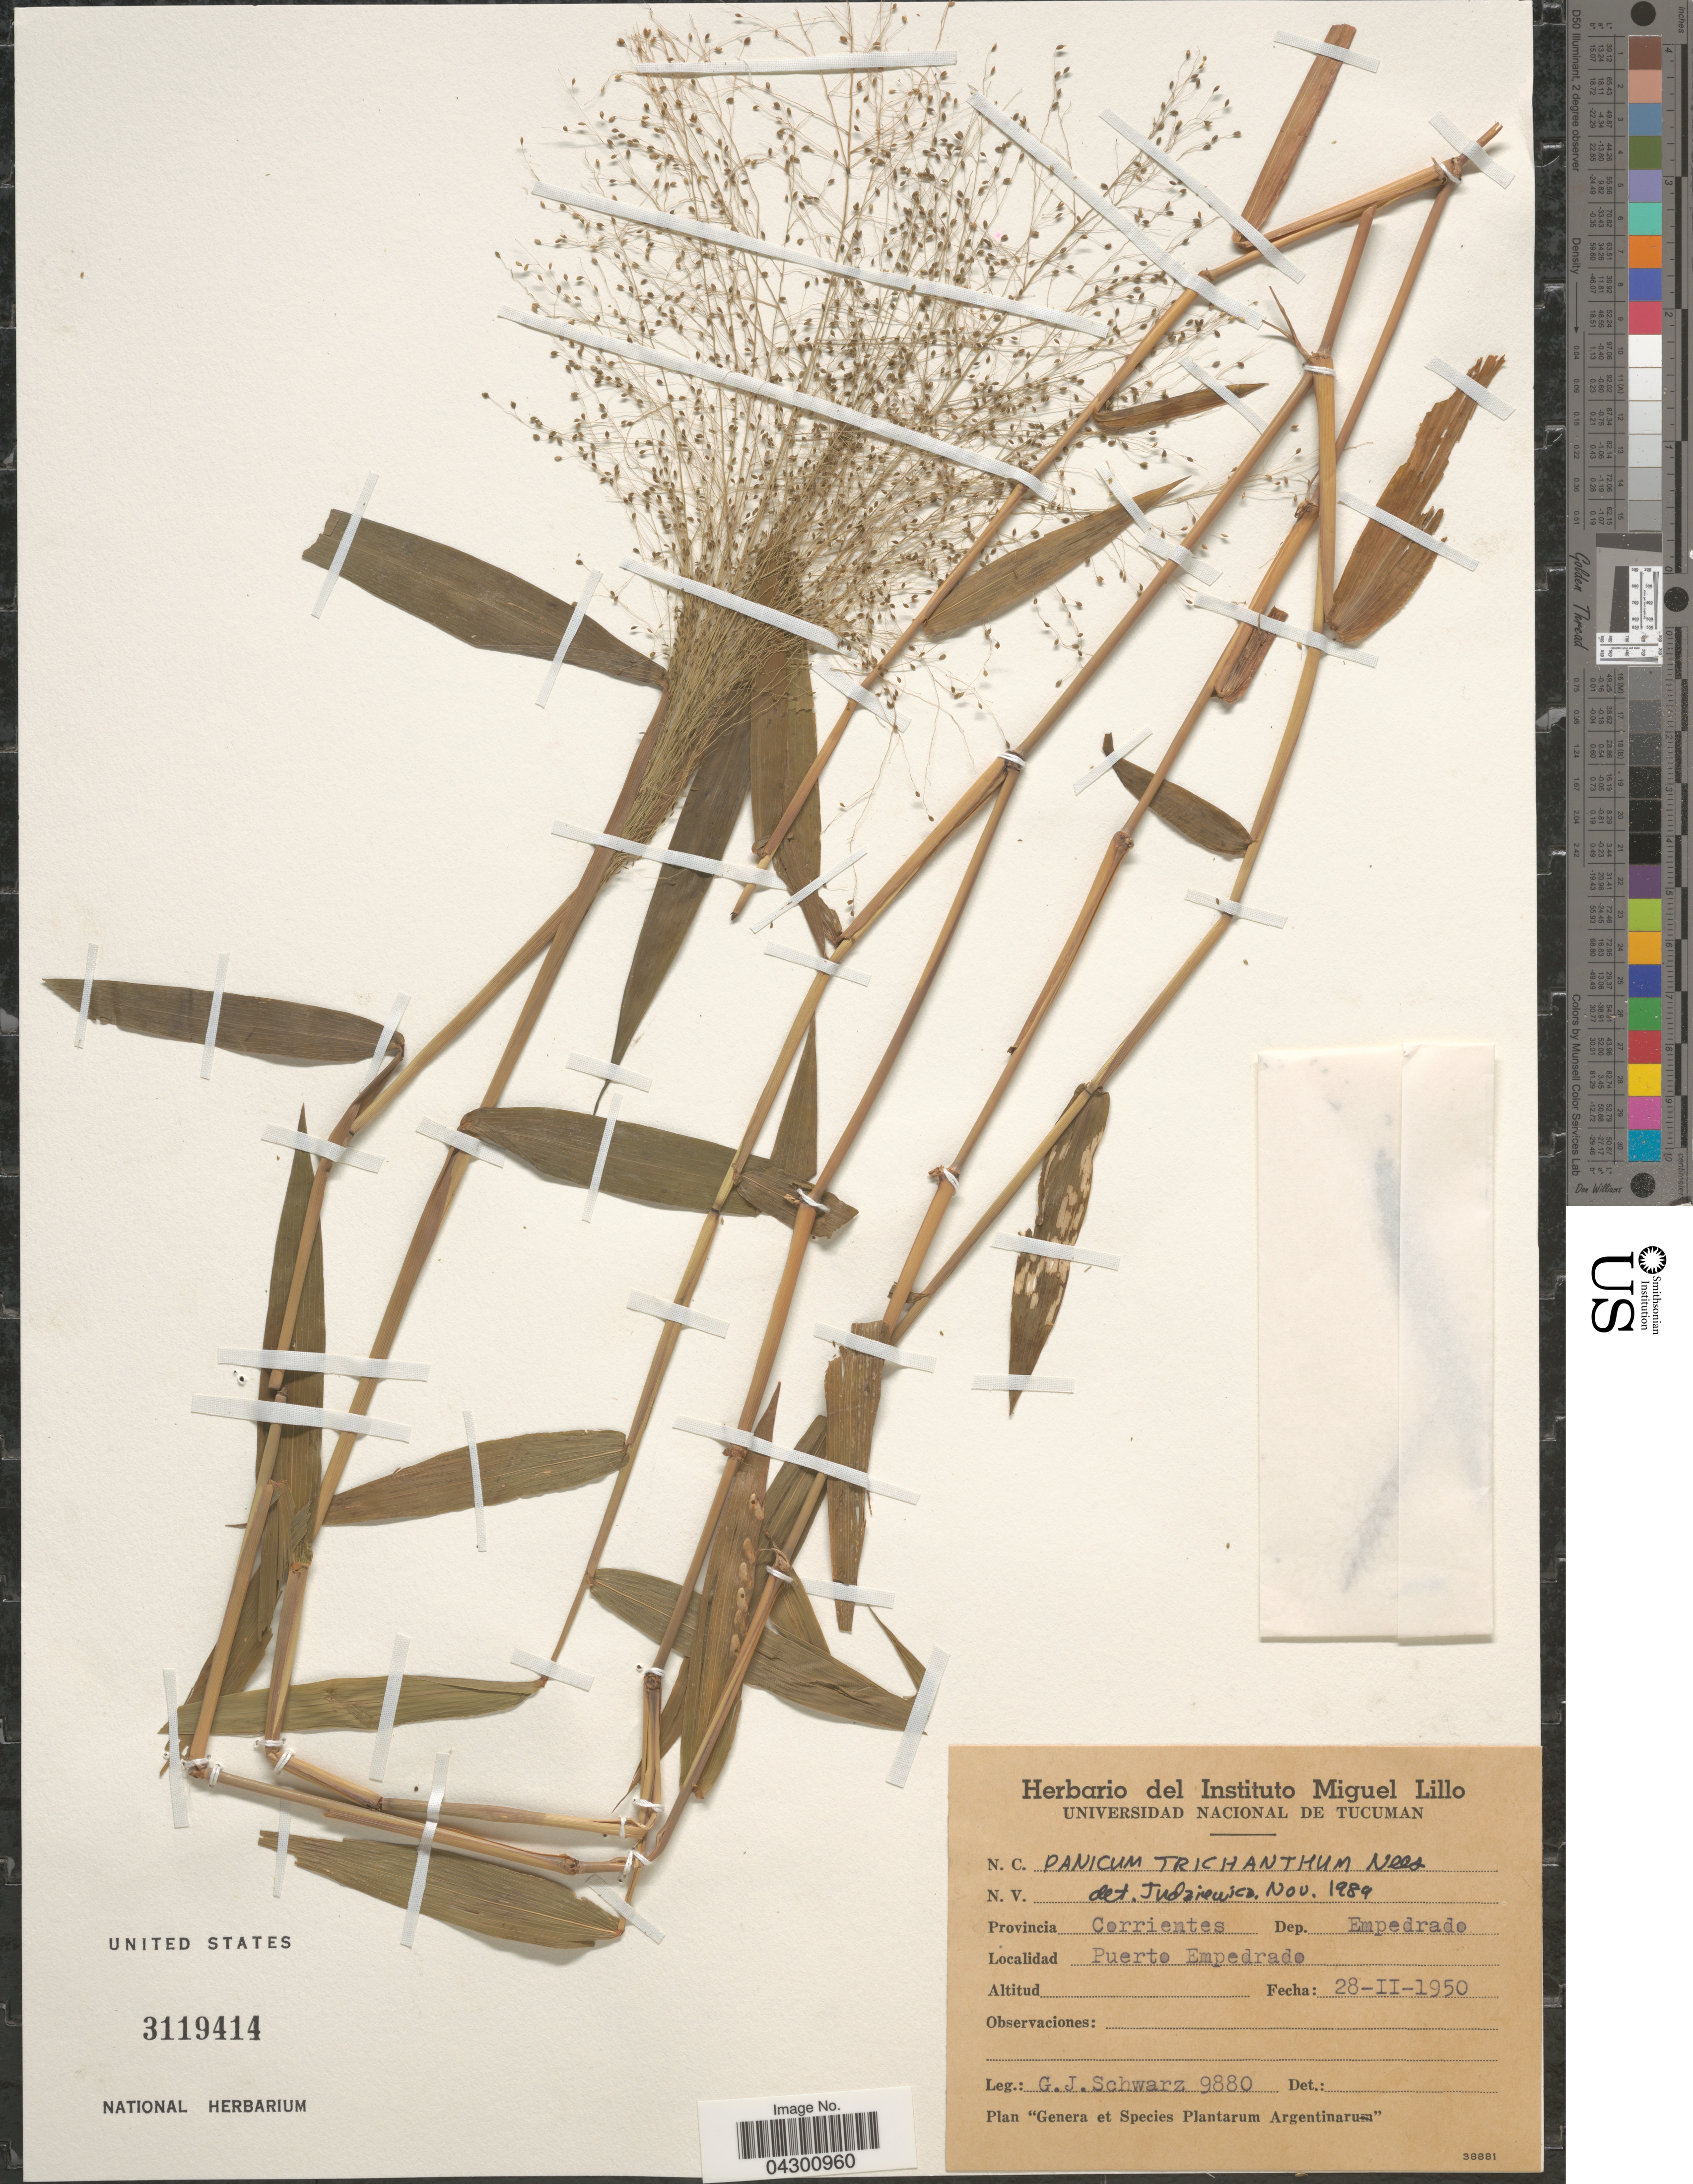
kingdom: Plantae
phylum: Tracheophyta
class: Liliopsida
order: Poales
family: Poaceae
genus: Panicum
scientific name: Panicum trichanthum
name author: Nees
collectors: G. J. Schwarz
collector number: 9880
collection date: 1950-02-28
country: Argentina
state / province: Corrientes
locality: Dep. Empedrado. Puerto Empedrado.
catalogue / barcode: US 3119414